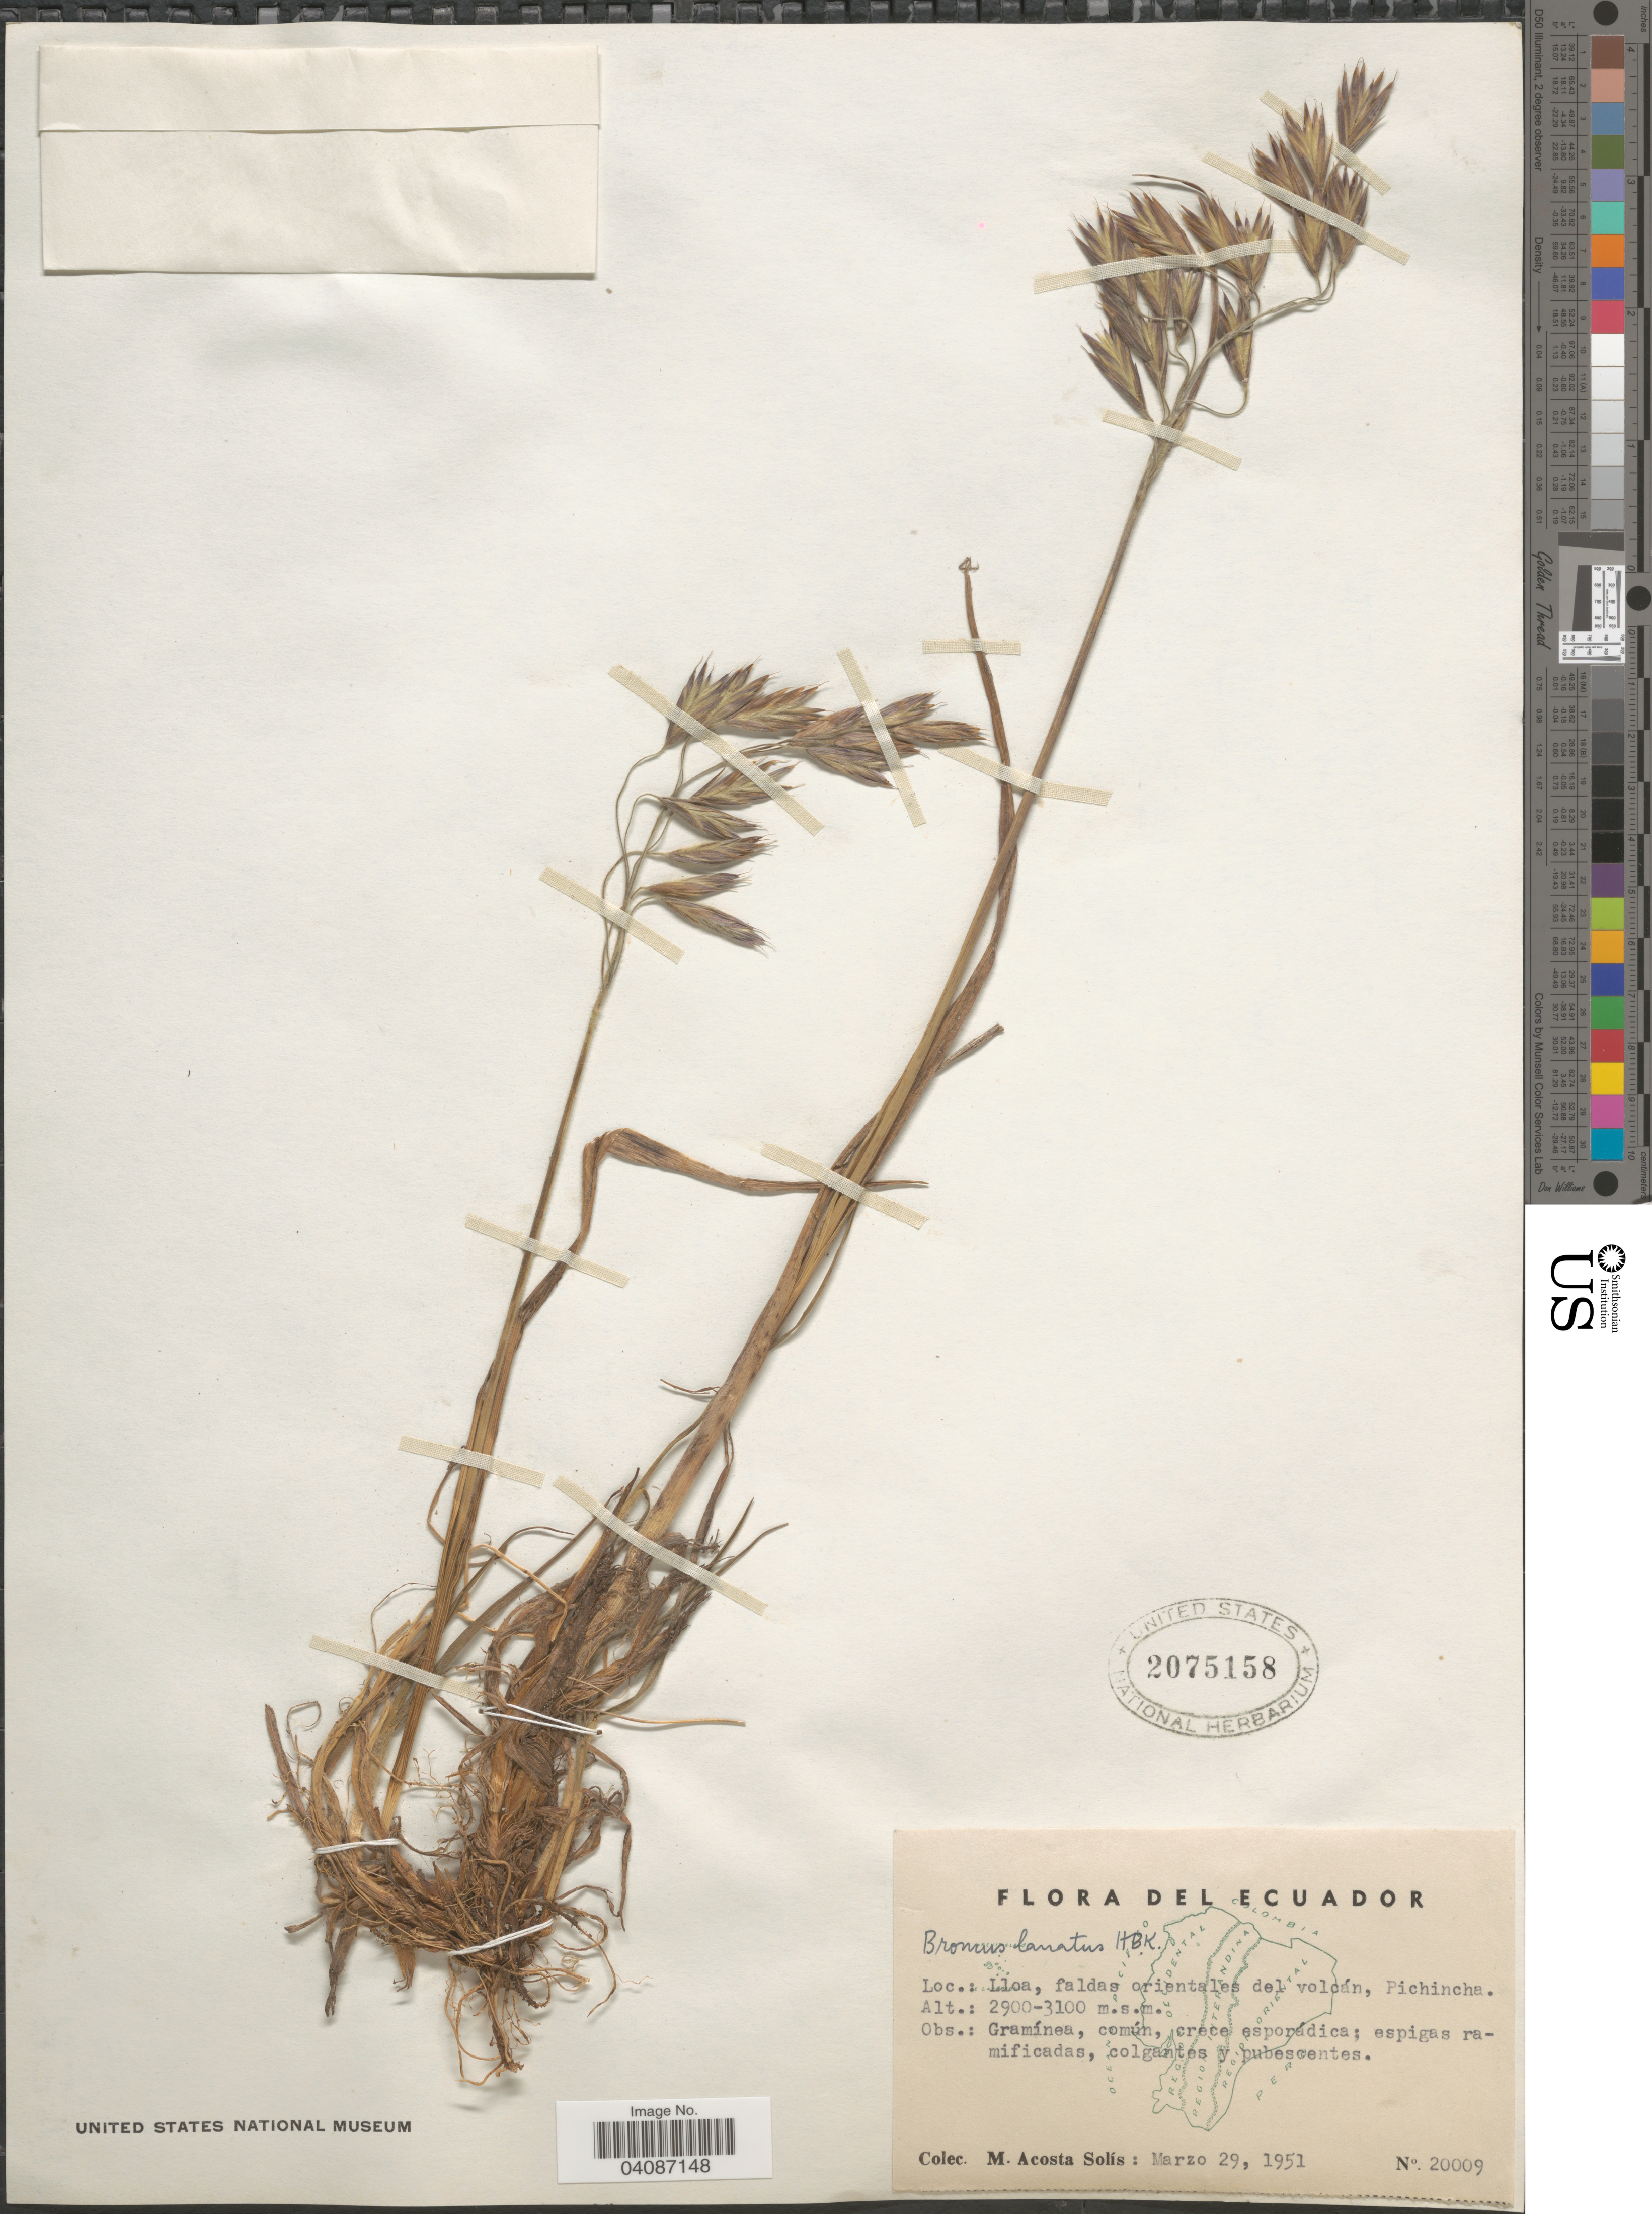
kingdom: Plantae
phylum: Tracheophyta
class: Liliopsida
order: Poales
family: Poaceae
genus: Bromus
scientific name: Bromus lanatus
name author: Kunth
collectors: M. Acosta Solis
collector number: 20009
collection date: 1951-03-29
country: Ecuador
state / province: Pichincha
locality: Lloa, faldas orientales del volcán.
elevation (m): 2900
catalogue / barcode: US 2075158